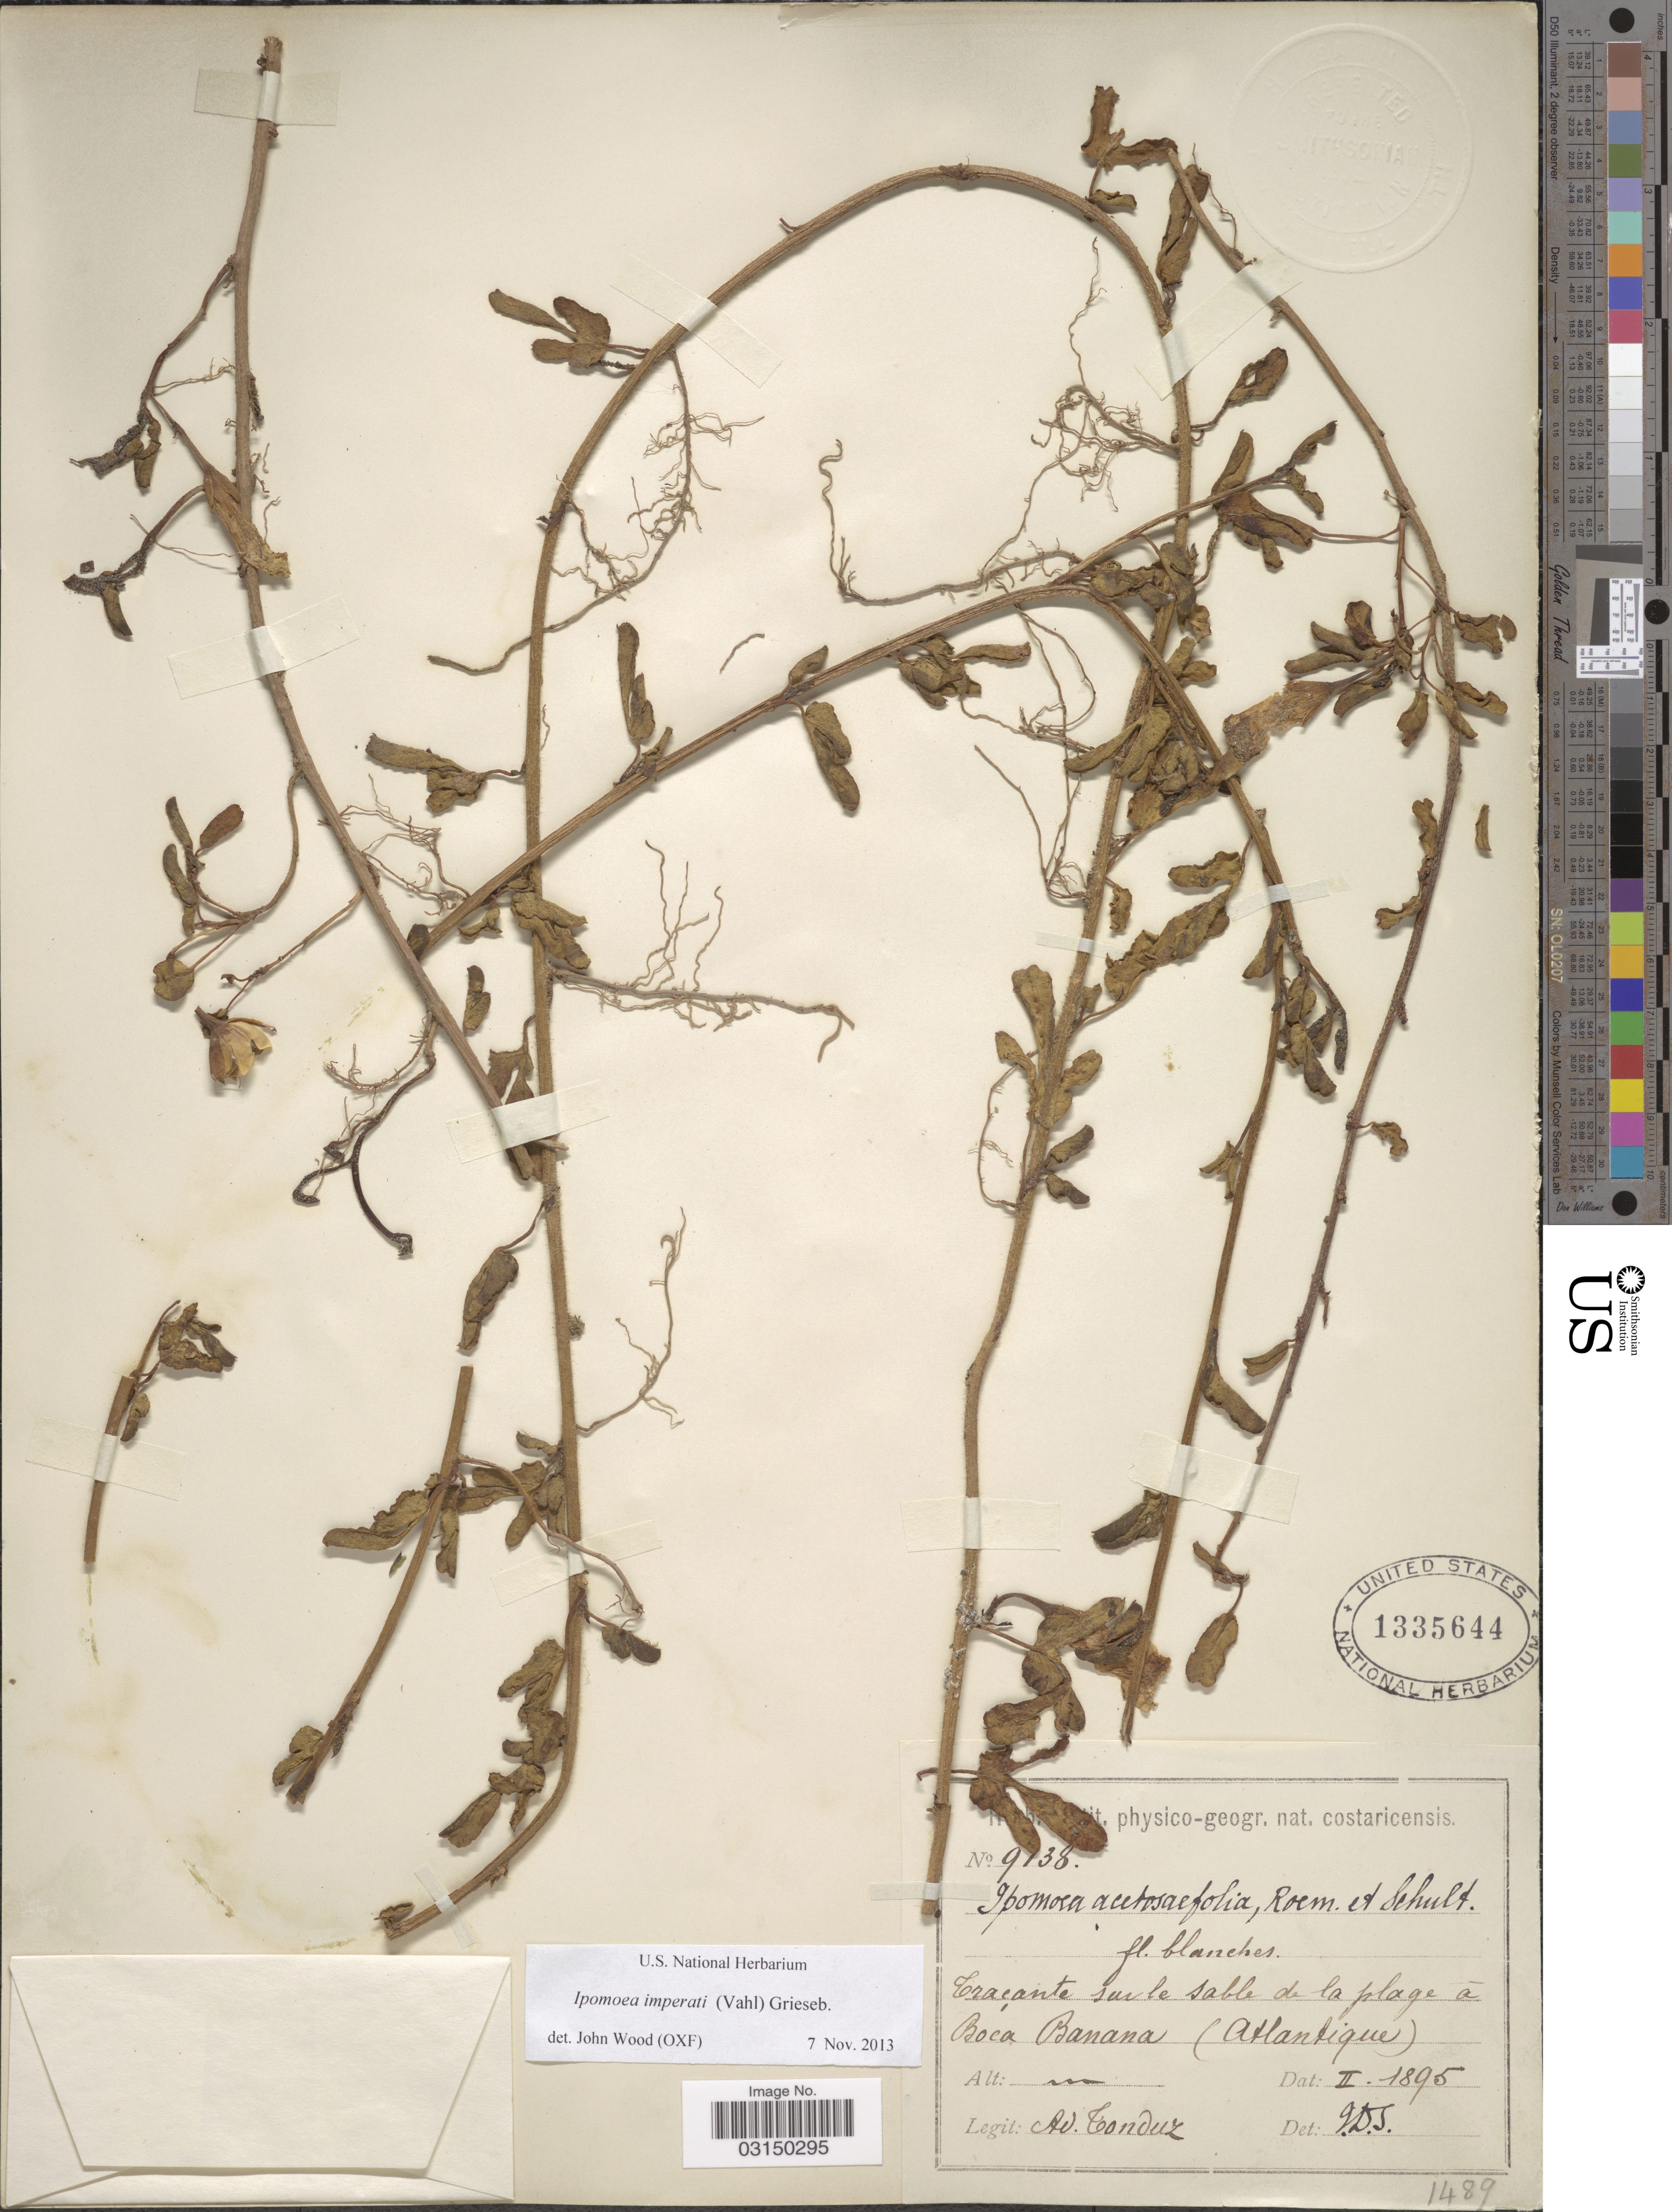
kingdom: Plantae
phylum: Tracheophyta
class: Magnoliopsida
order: Solanales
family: Convolvulaceae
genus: Ipomoea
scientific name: Ipomoea imperati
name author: (Vahl) Griseb.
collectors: A. Tonduz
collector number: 9138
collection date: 1895-02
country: Costa Rica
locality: Traçante sur le sable de la plage á Boca Banana (Atlantique).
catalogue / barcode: US 1335644